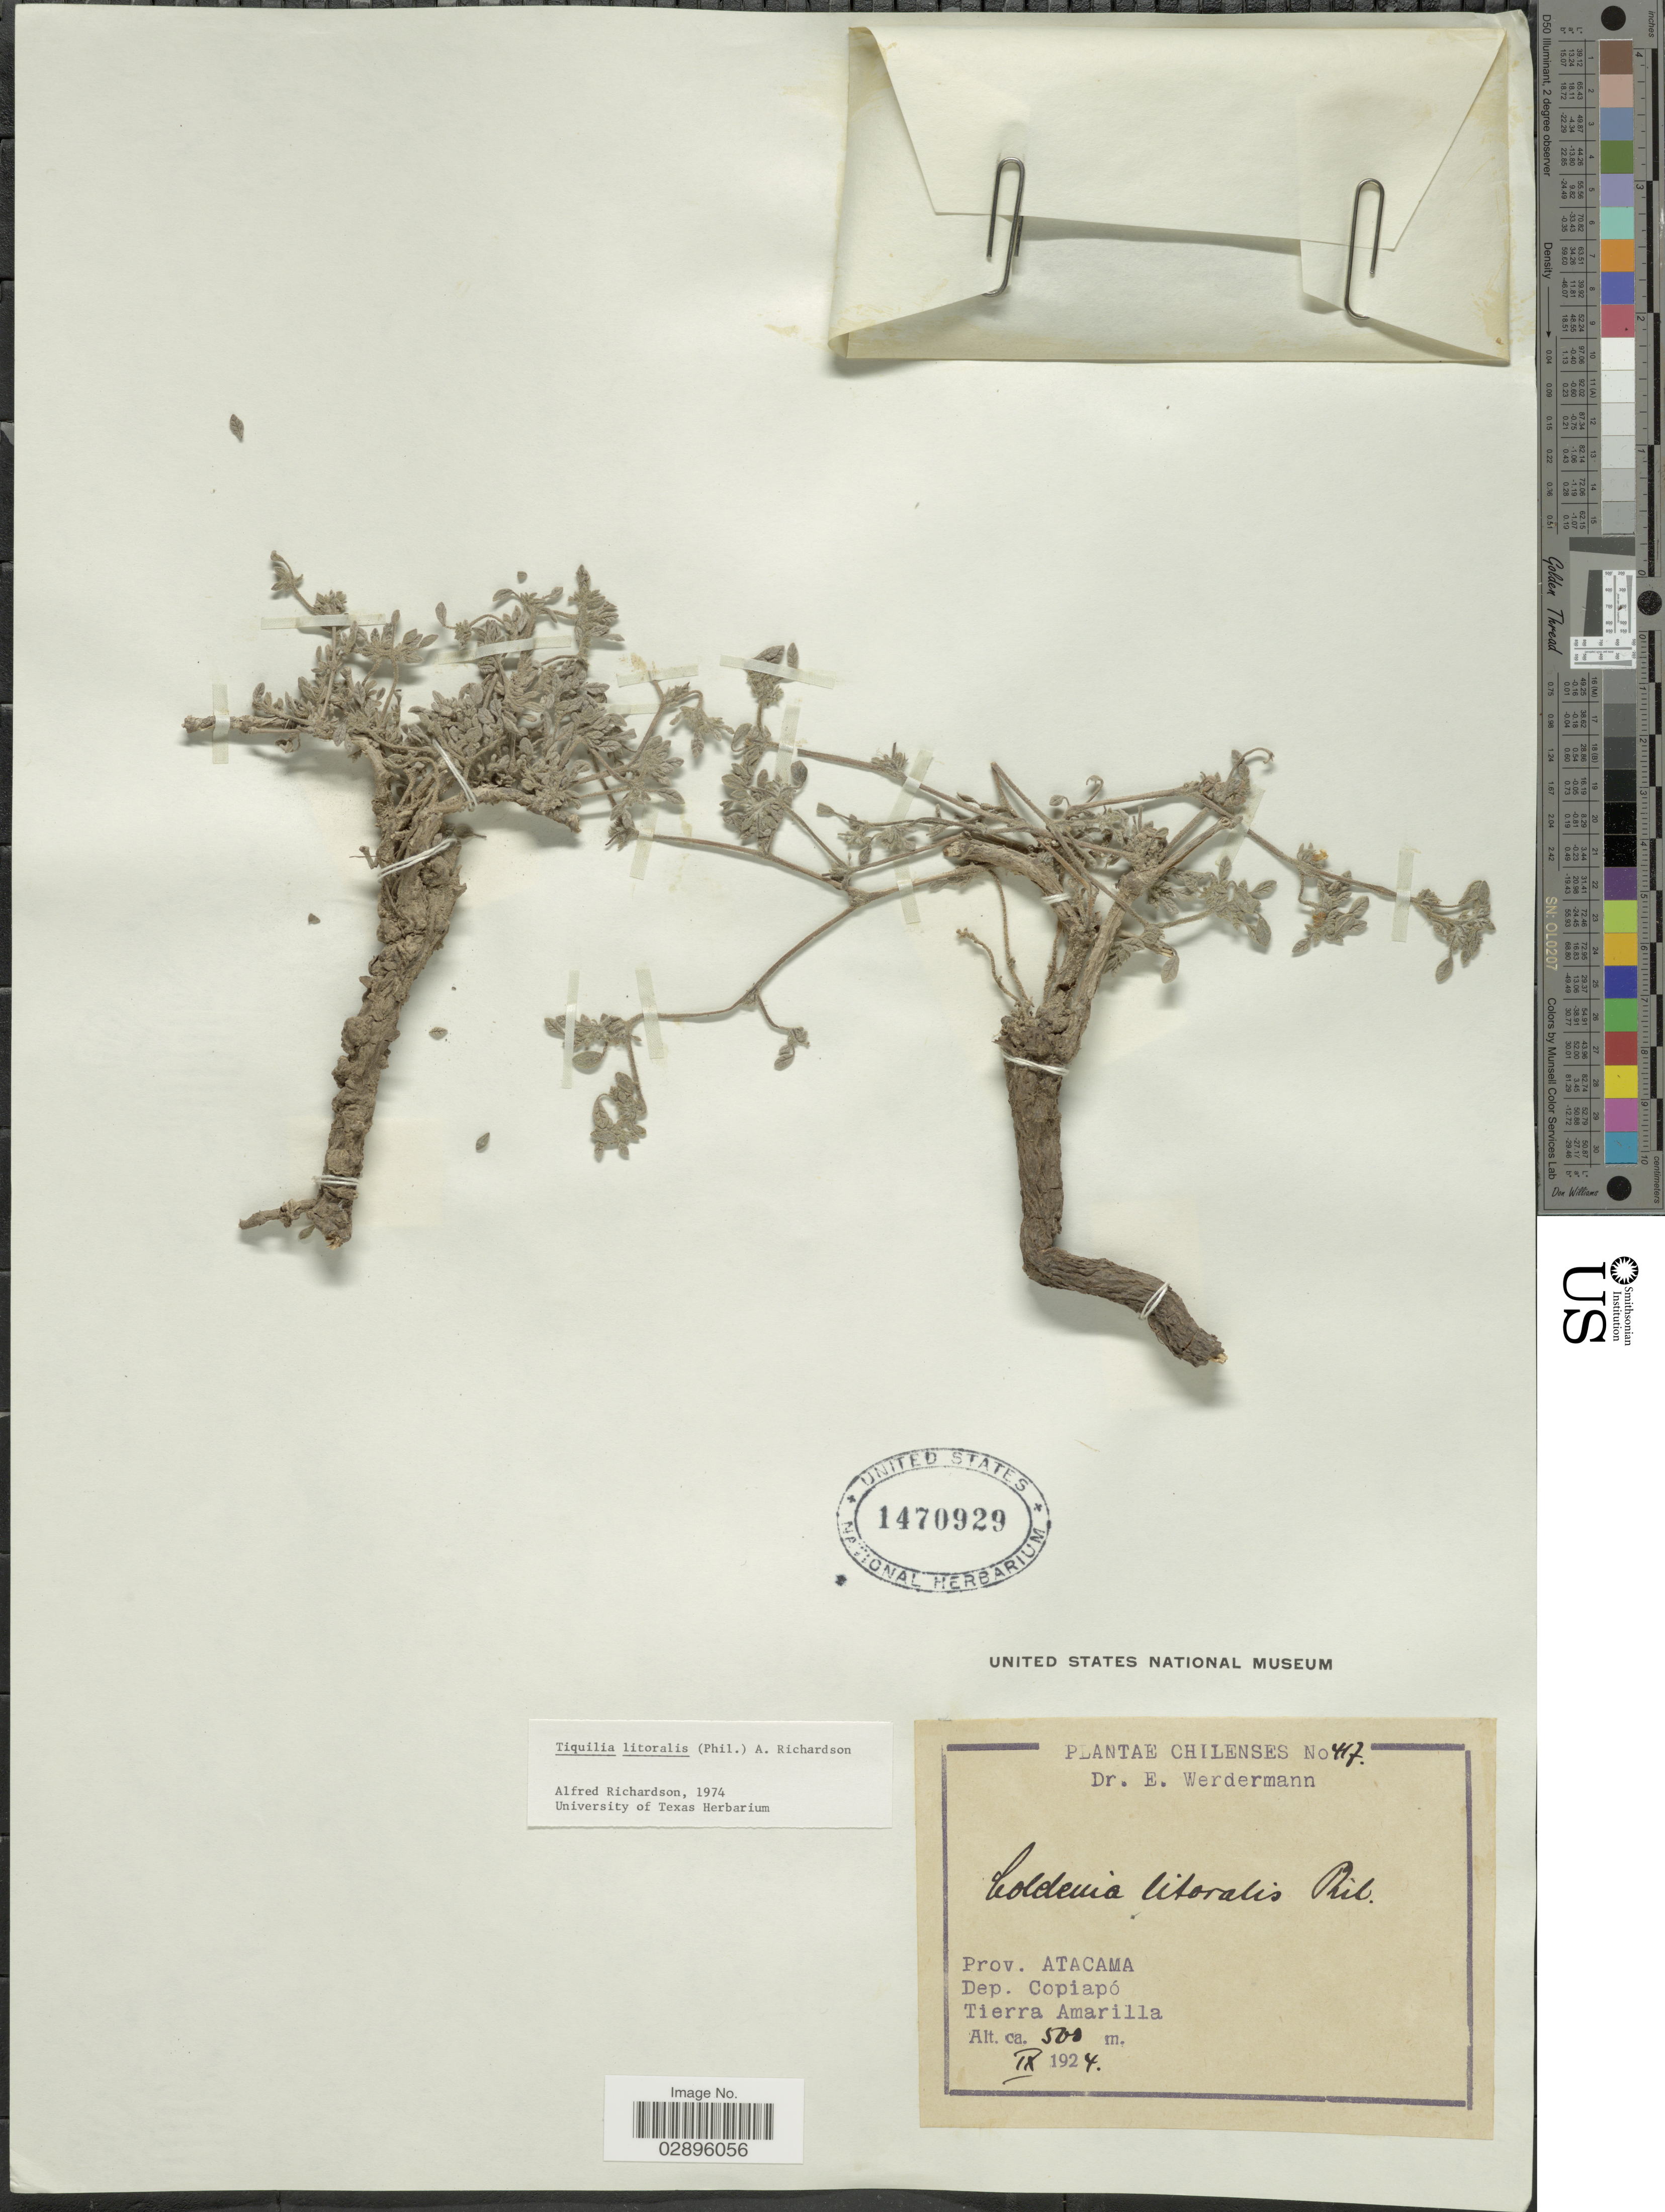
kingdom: Plantae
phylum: Tracheophyta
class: Magnoliopsida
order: Boraginales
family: Ehretiaceae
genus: Tiquilia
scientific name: Tiquilia litoralis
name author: (Phil.) A.T. Richardson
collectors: E. Werdermann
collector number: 417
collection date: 1924-09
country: Chile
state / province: Atacama (III)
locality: Dep. Copiapó. Tierra Amarilla.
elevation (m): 500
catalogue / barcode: US 1470929